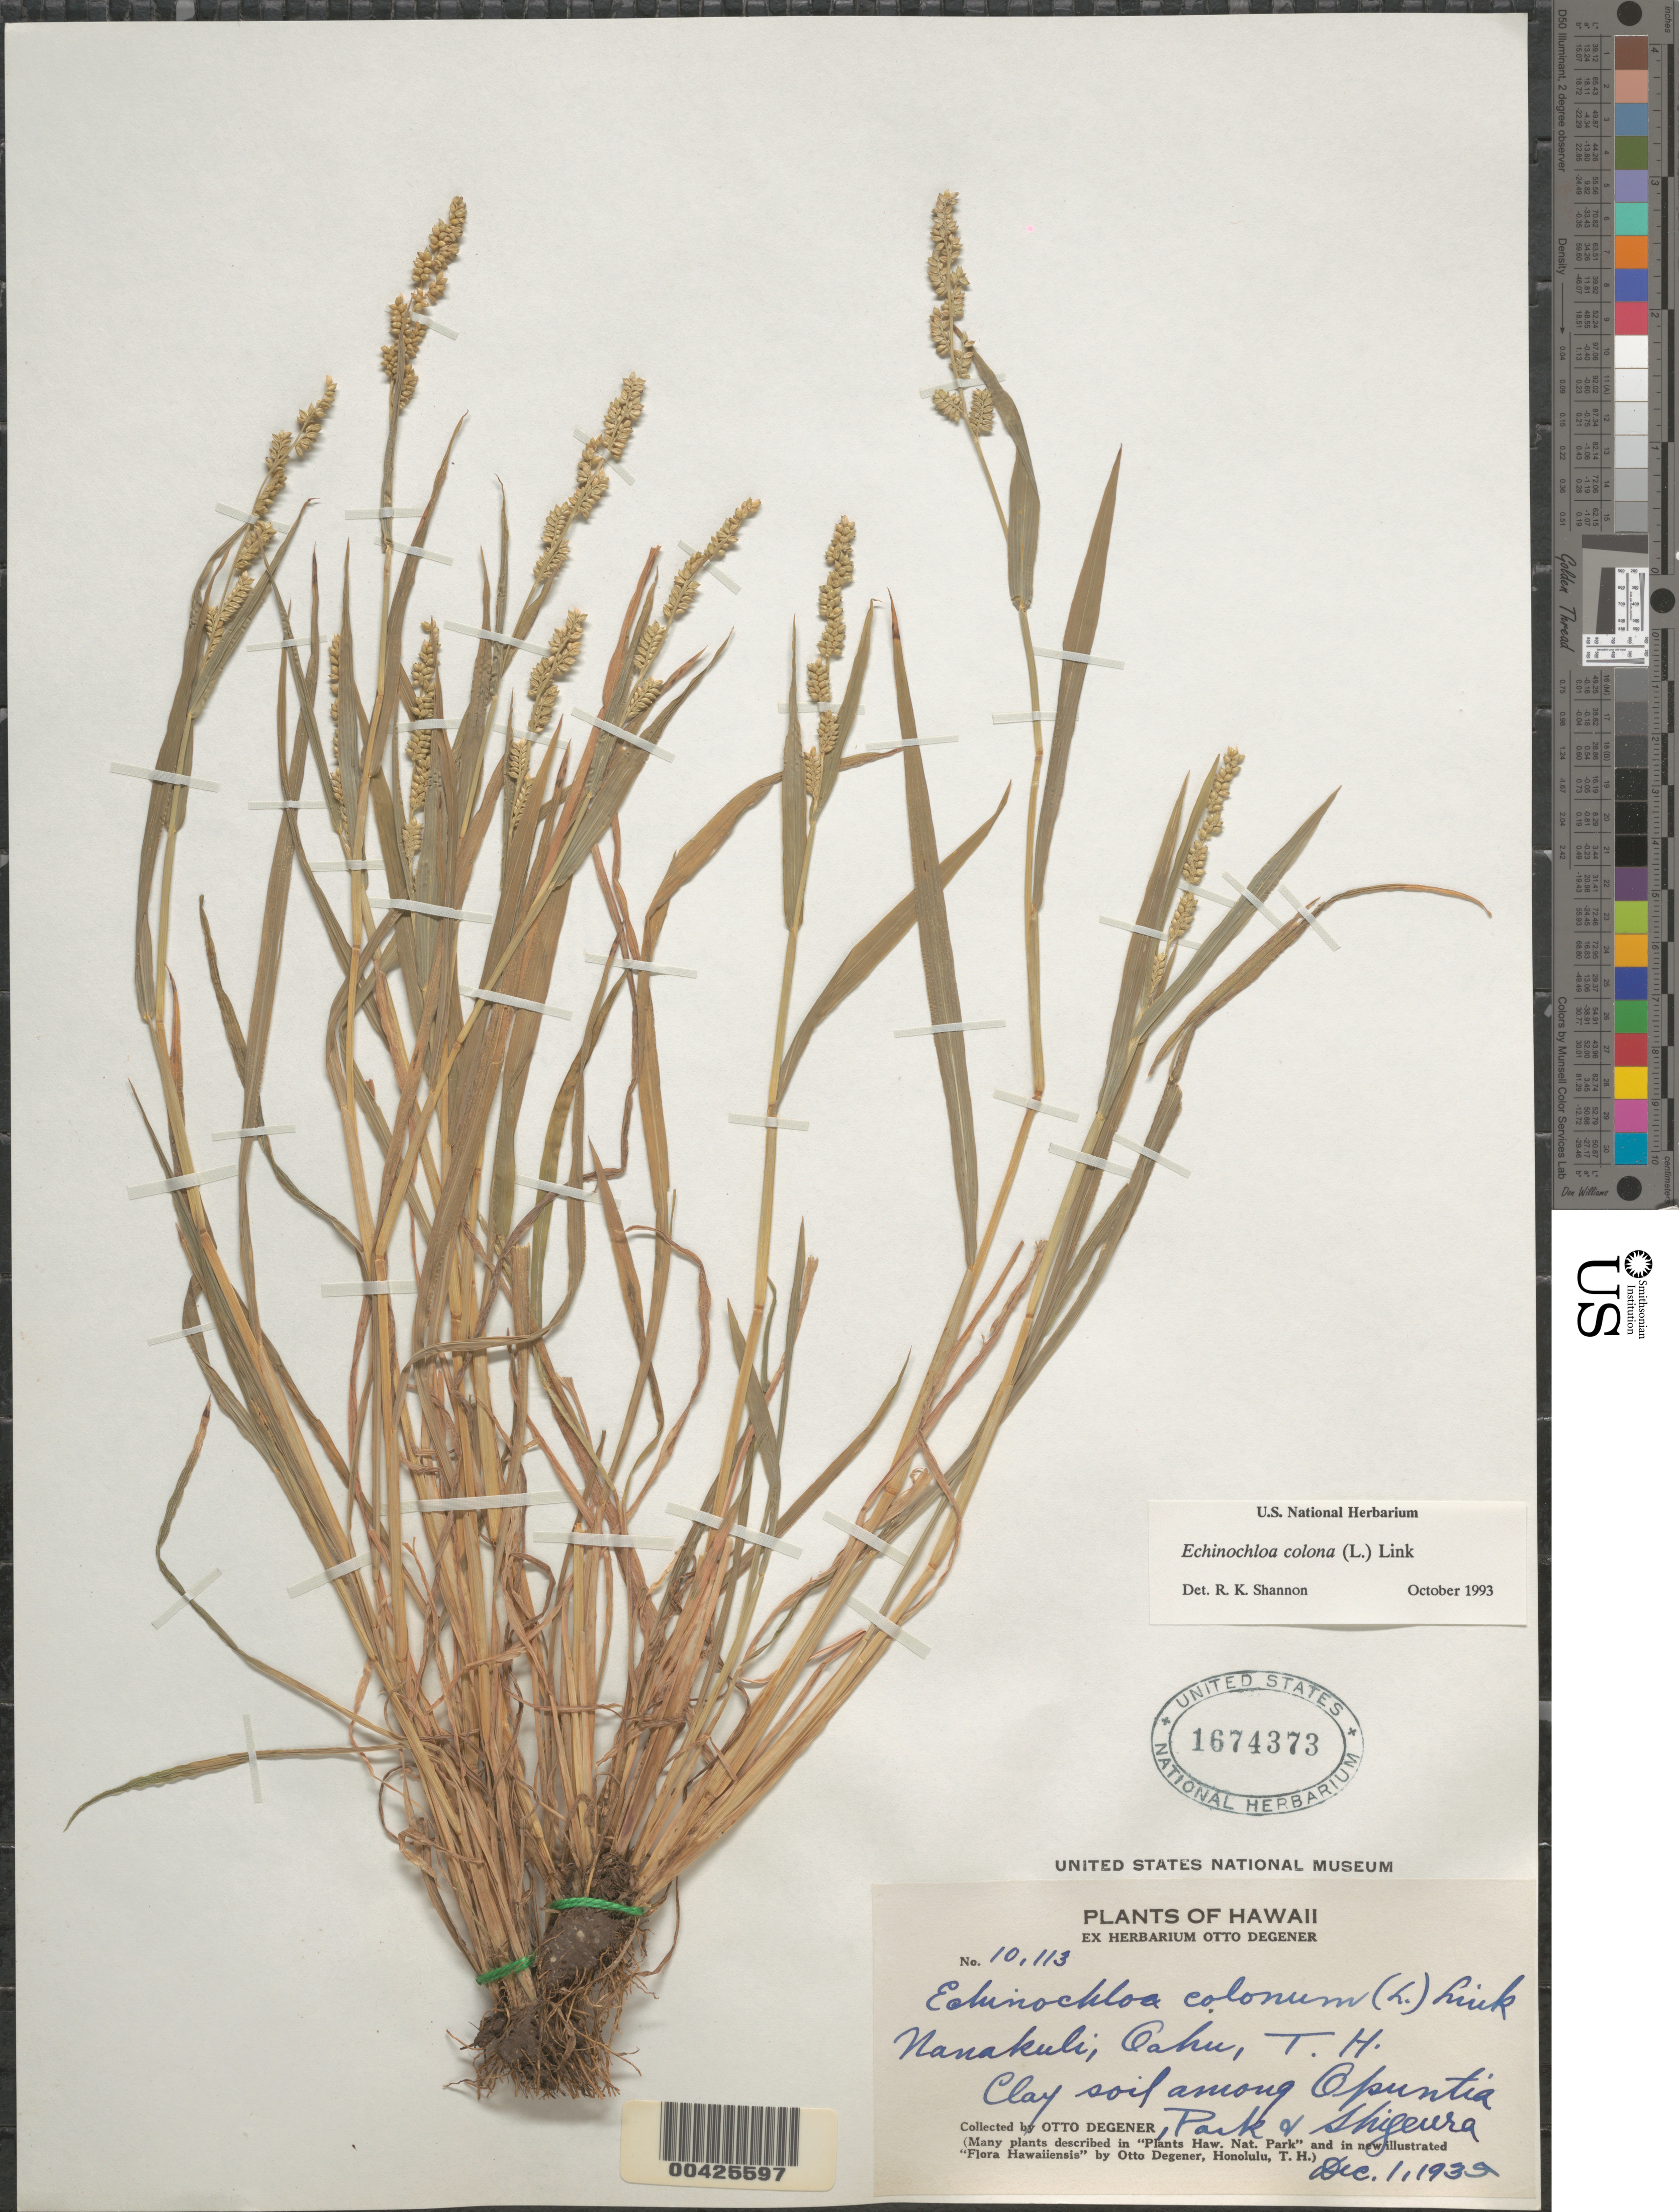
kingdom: Plantae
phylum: Tracheophyta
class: Liliopsida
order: Poales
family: Poaceae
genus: Echinochloa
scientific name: Echinochloa colona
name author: (L.) Link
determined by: Shannon, R. K., (UNITED STATES)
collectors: O. Degener, Park & Shigeura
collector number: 10113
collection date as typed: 1 Dec 1935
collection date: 1935-12-01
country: United States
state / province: Hawaii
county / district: Honolulu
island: Oahu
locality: Nanakuli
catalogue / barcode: US 1674373